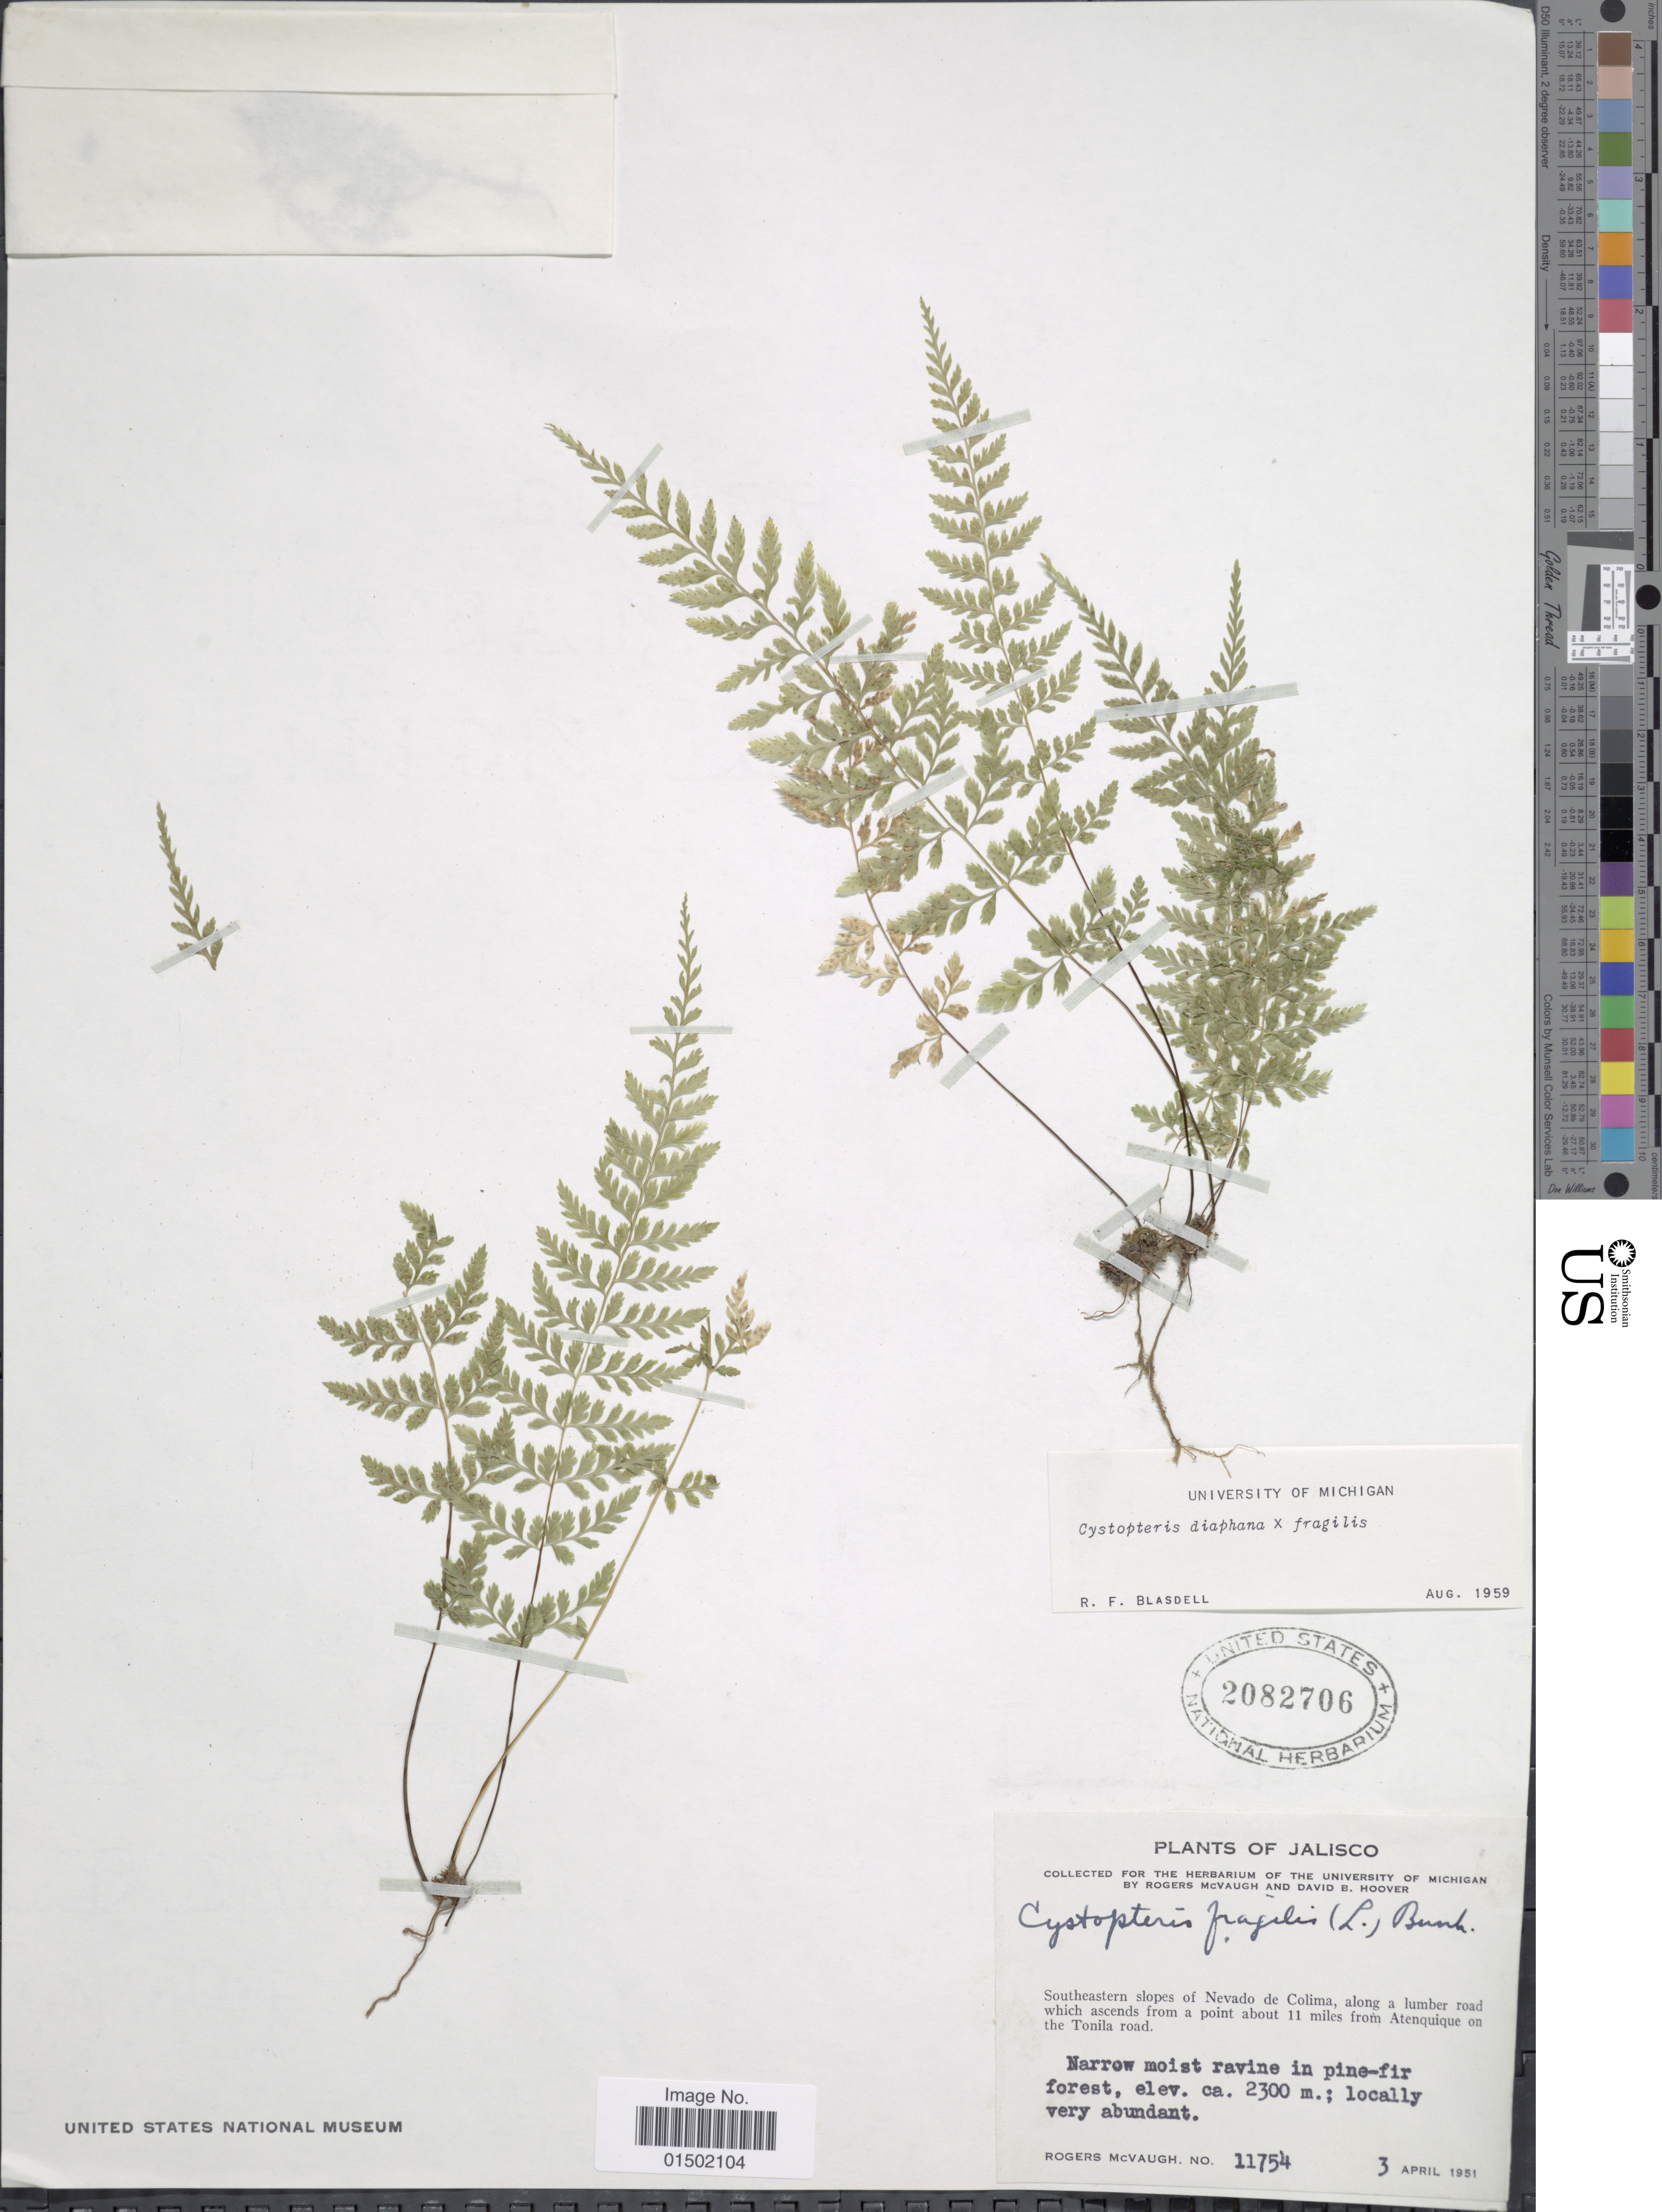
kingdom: Plantae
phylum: Tracheophyta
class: Polypodiopsida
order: Polypodiales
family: Cystopteridaceae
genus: Cystopteris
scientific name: Cystopteris diaphana x C. fragilis (L.) Bernh.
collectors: R. McVaugh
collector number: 11754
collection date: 1951-04-03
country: Mexico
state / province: Jalisco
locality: Southeastern slopes of Nevado de Colima, along a lumber road which ascends from a point about 11 miles from Atenquique on the Tonila road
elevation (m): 2300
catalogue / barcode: US 2082706